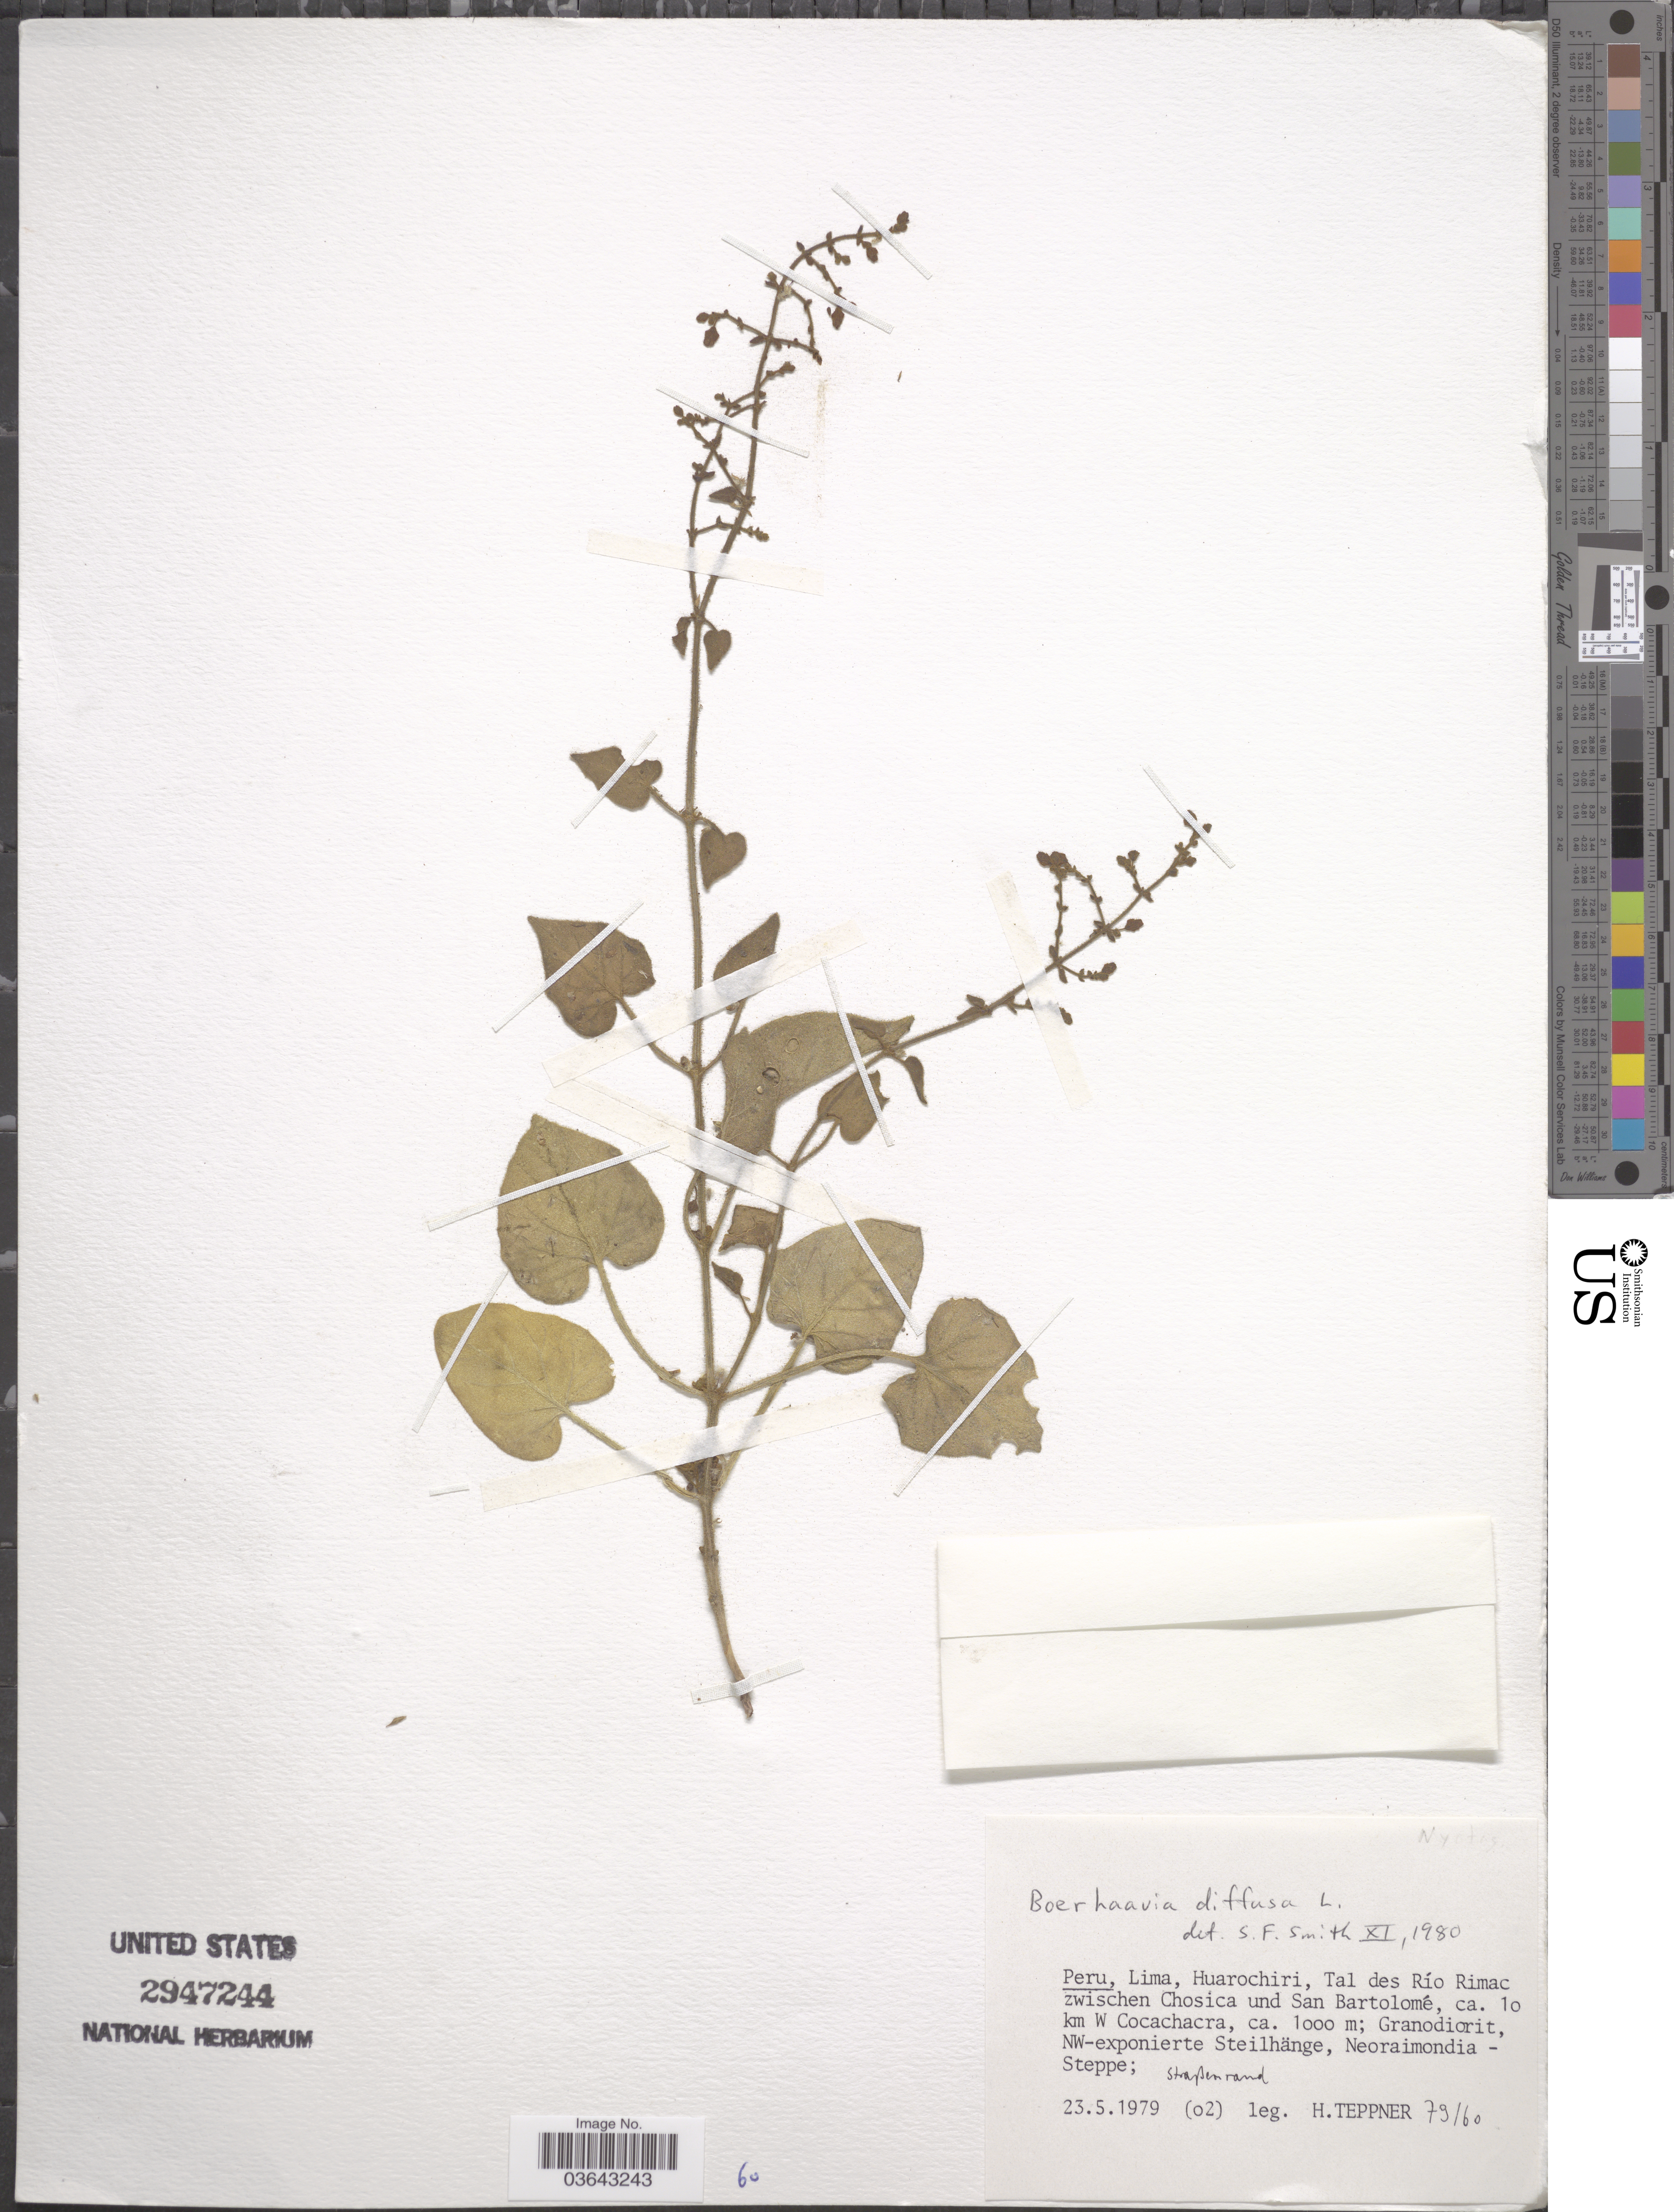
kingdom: Plantae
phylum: Tracheophyta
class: Magnoliopsida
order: Caryophyllales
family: Nyctaginaceae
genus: Boerhavia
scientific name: Boerhavia diffusa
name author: L.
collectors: H. Teppner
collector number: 02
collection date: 1979-05-23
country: Peru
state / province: Lima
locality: Huarochiri, Tal des Río Rimac zwischen Chosica und San Bartolomé, ca. 10 km W Cocachacra.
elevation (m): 1000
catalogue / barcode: US 2947244